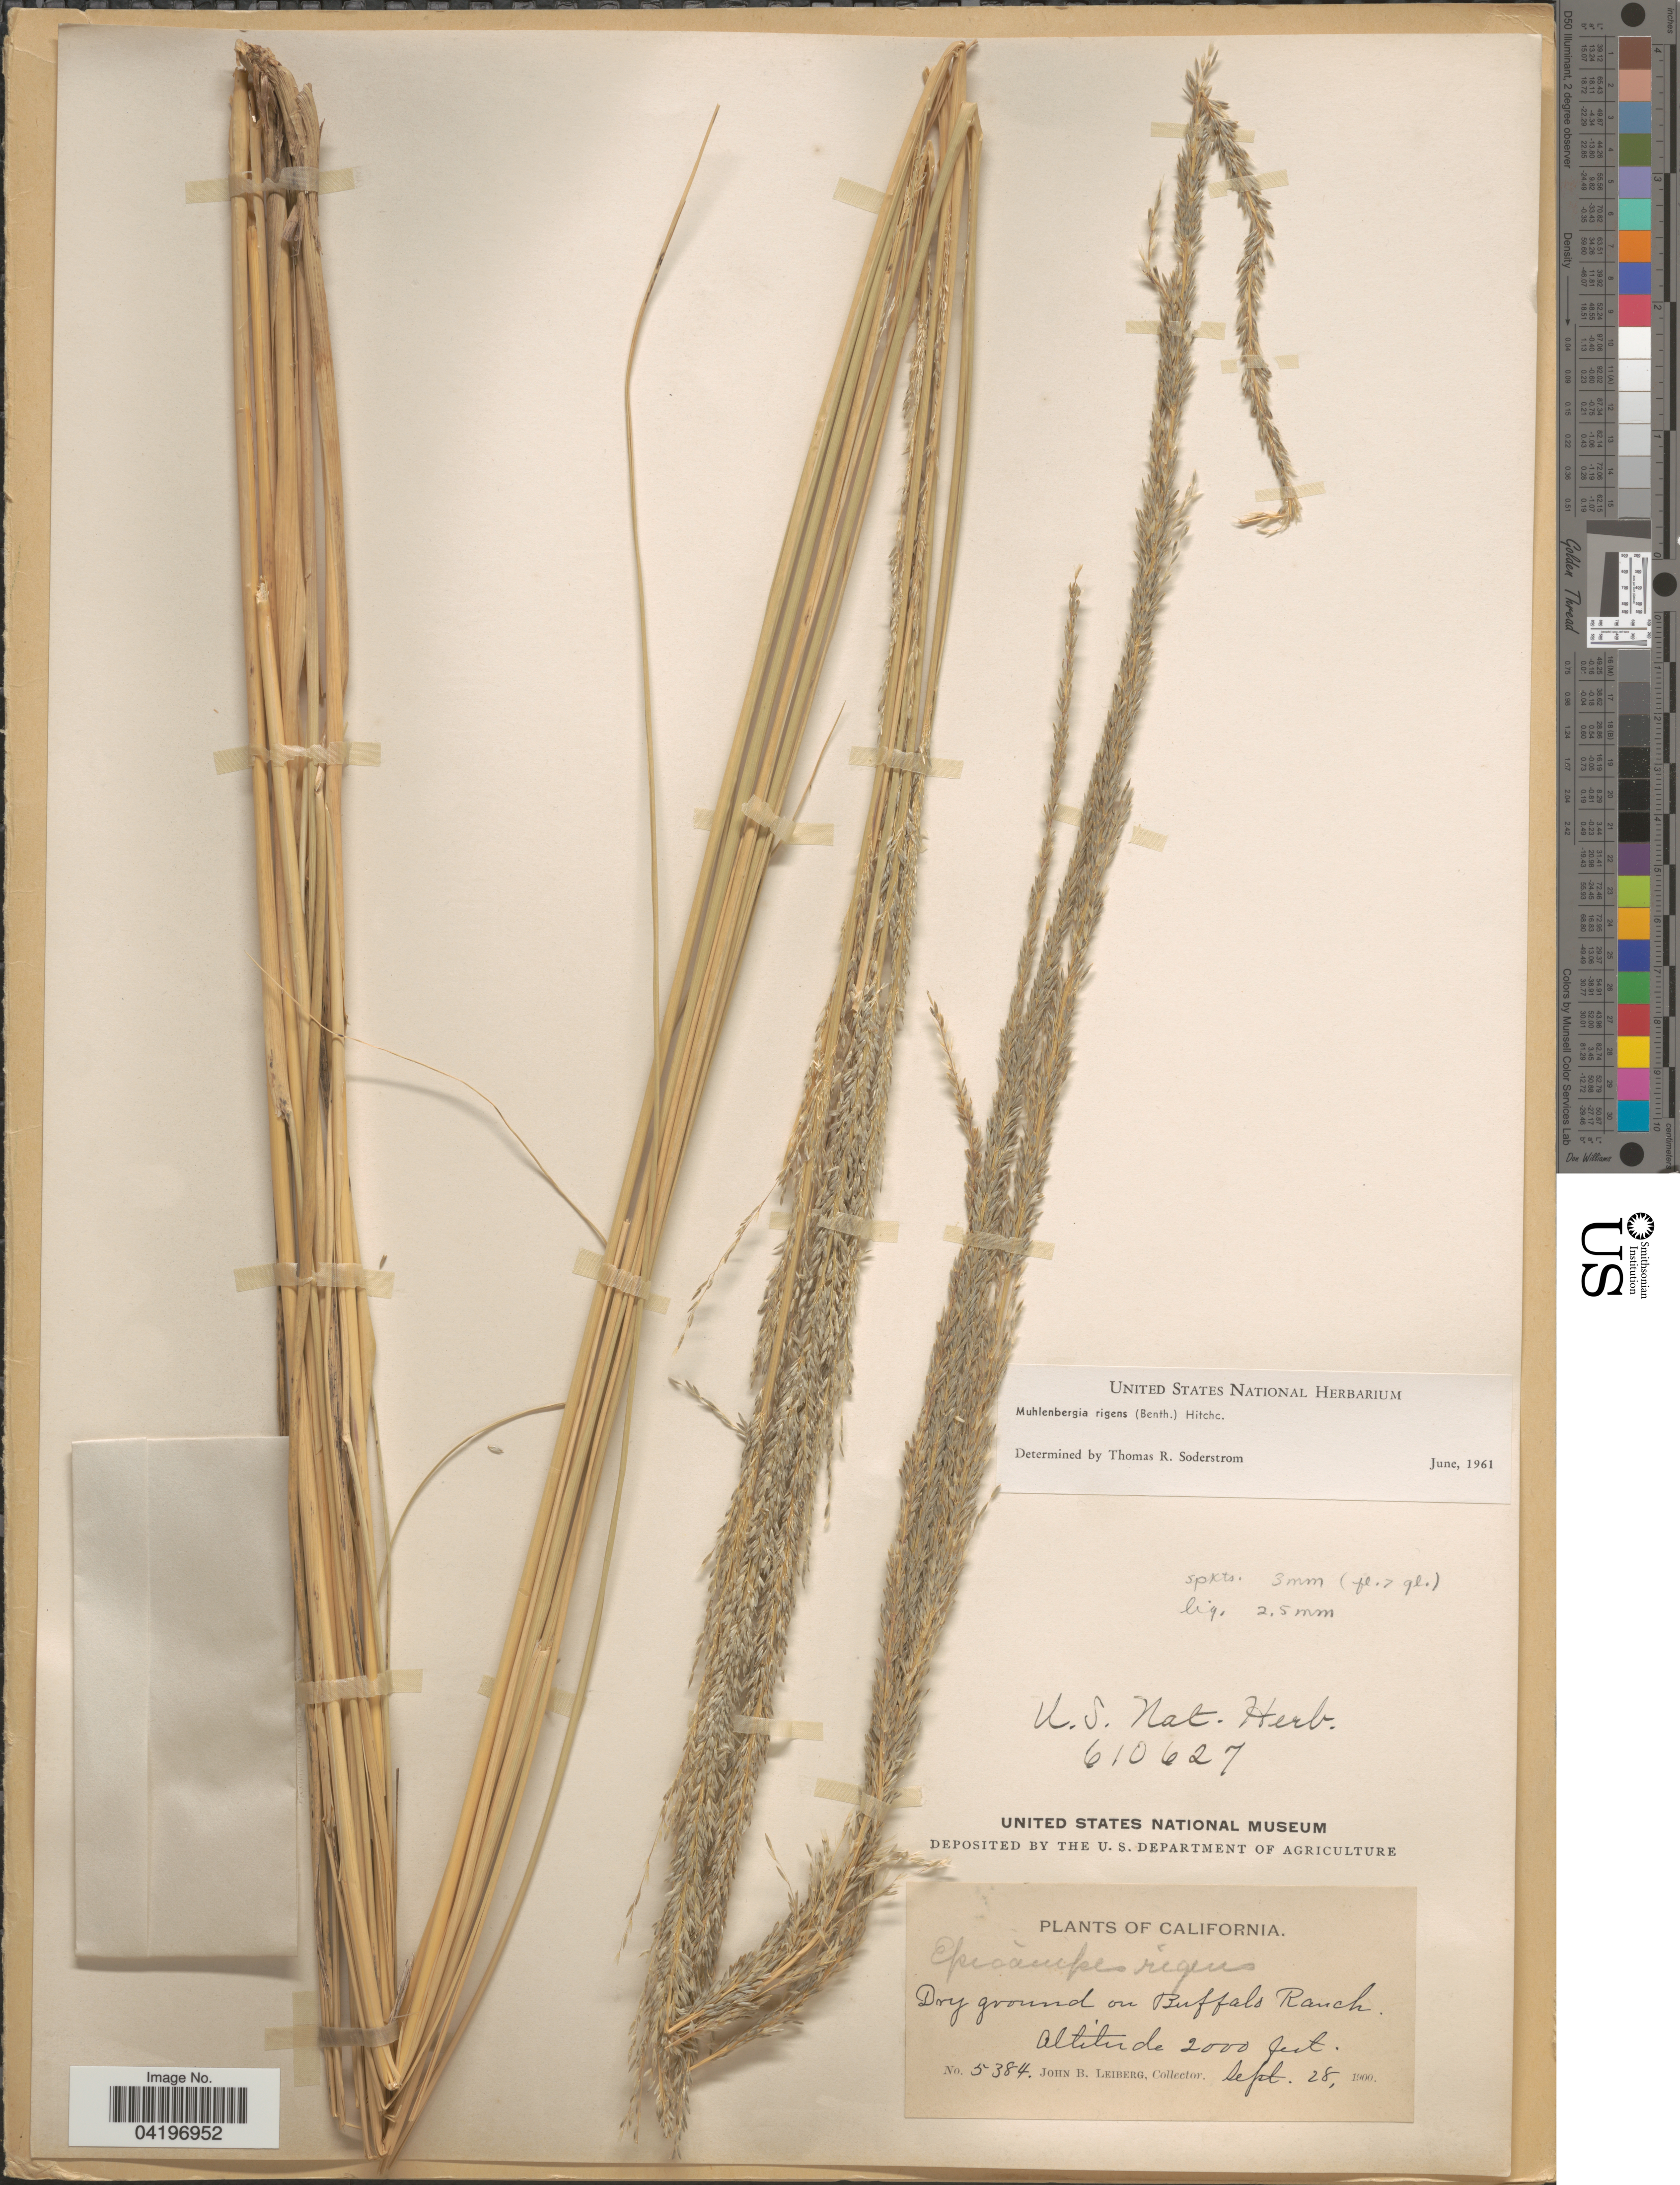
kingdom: Plantae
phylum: Tracheophyta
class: Liliopsida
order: Poales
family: Poaceae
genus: Muhlenbergia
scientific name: Muhlenbergia rigens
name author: (Benth.) Hitchc.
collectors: J. B. Leiberg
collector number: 5384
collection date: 1900-09-28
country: United States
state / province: California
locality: Dry ground on Buffalo Ranch.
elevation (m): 610